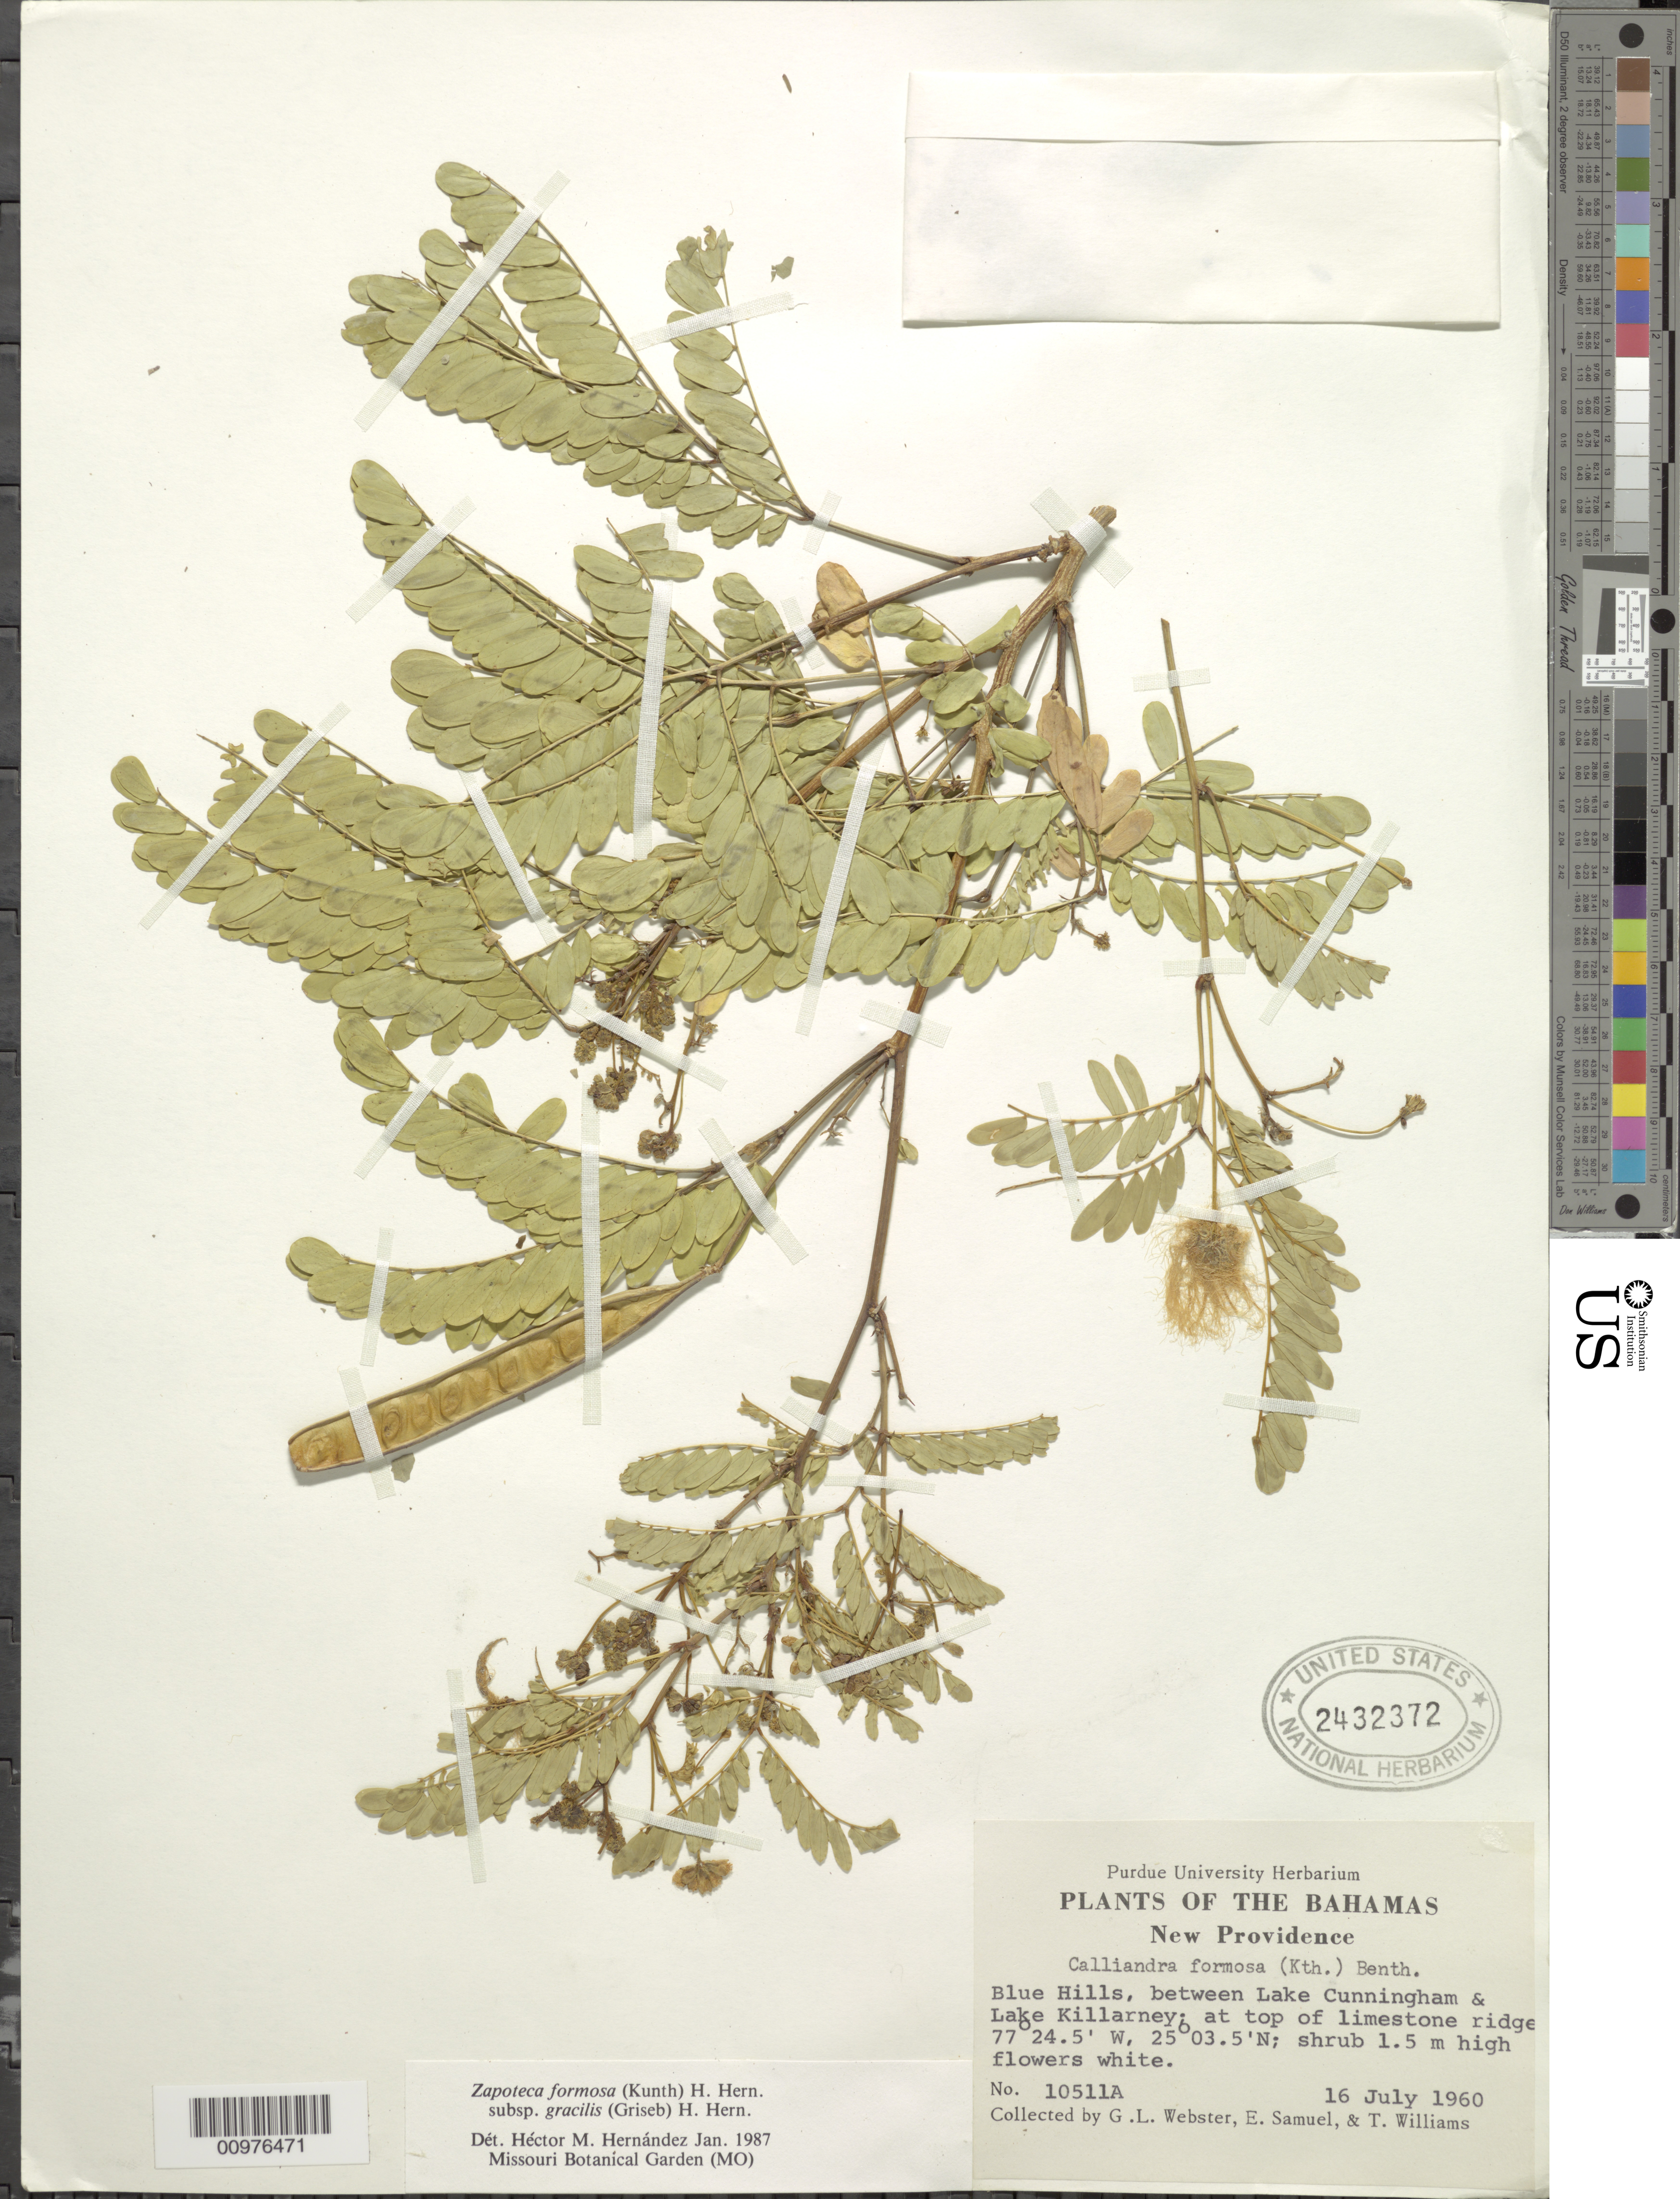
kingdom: Plantae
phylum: Tracheophyta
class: Magnoliopsida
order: Fabales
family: Fabaceae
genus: Zapoteca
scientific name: Zapoteca formosa subsp. gracilis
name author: (Griseb.) H.M. Hern.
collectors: G. L. Webster, E. Samuels & T. Williams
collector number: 10511A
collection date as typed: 16 Jul 1960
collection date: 1960-07-16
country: Bahamas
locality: New Providence, Blue Hills, between Lake Cunningham and Lake Killarney at top of limestone ridge 77 24.5' W, 25 03.5' N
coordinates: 0 N, 0 E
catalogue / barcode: US 2432372